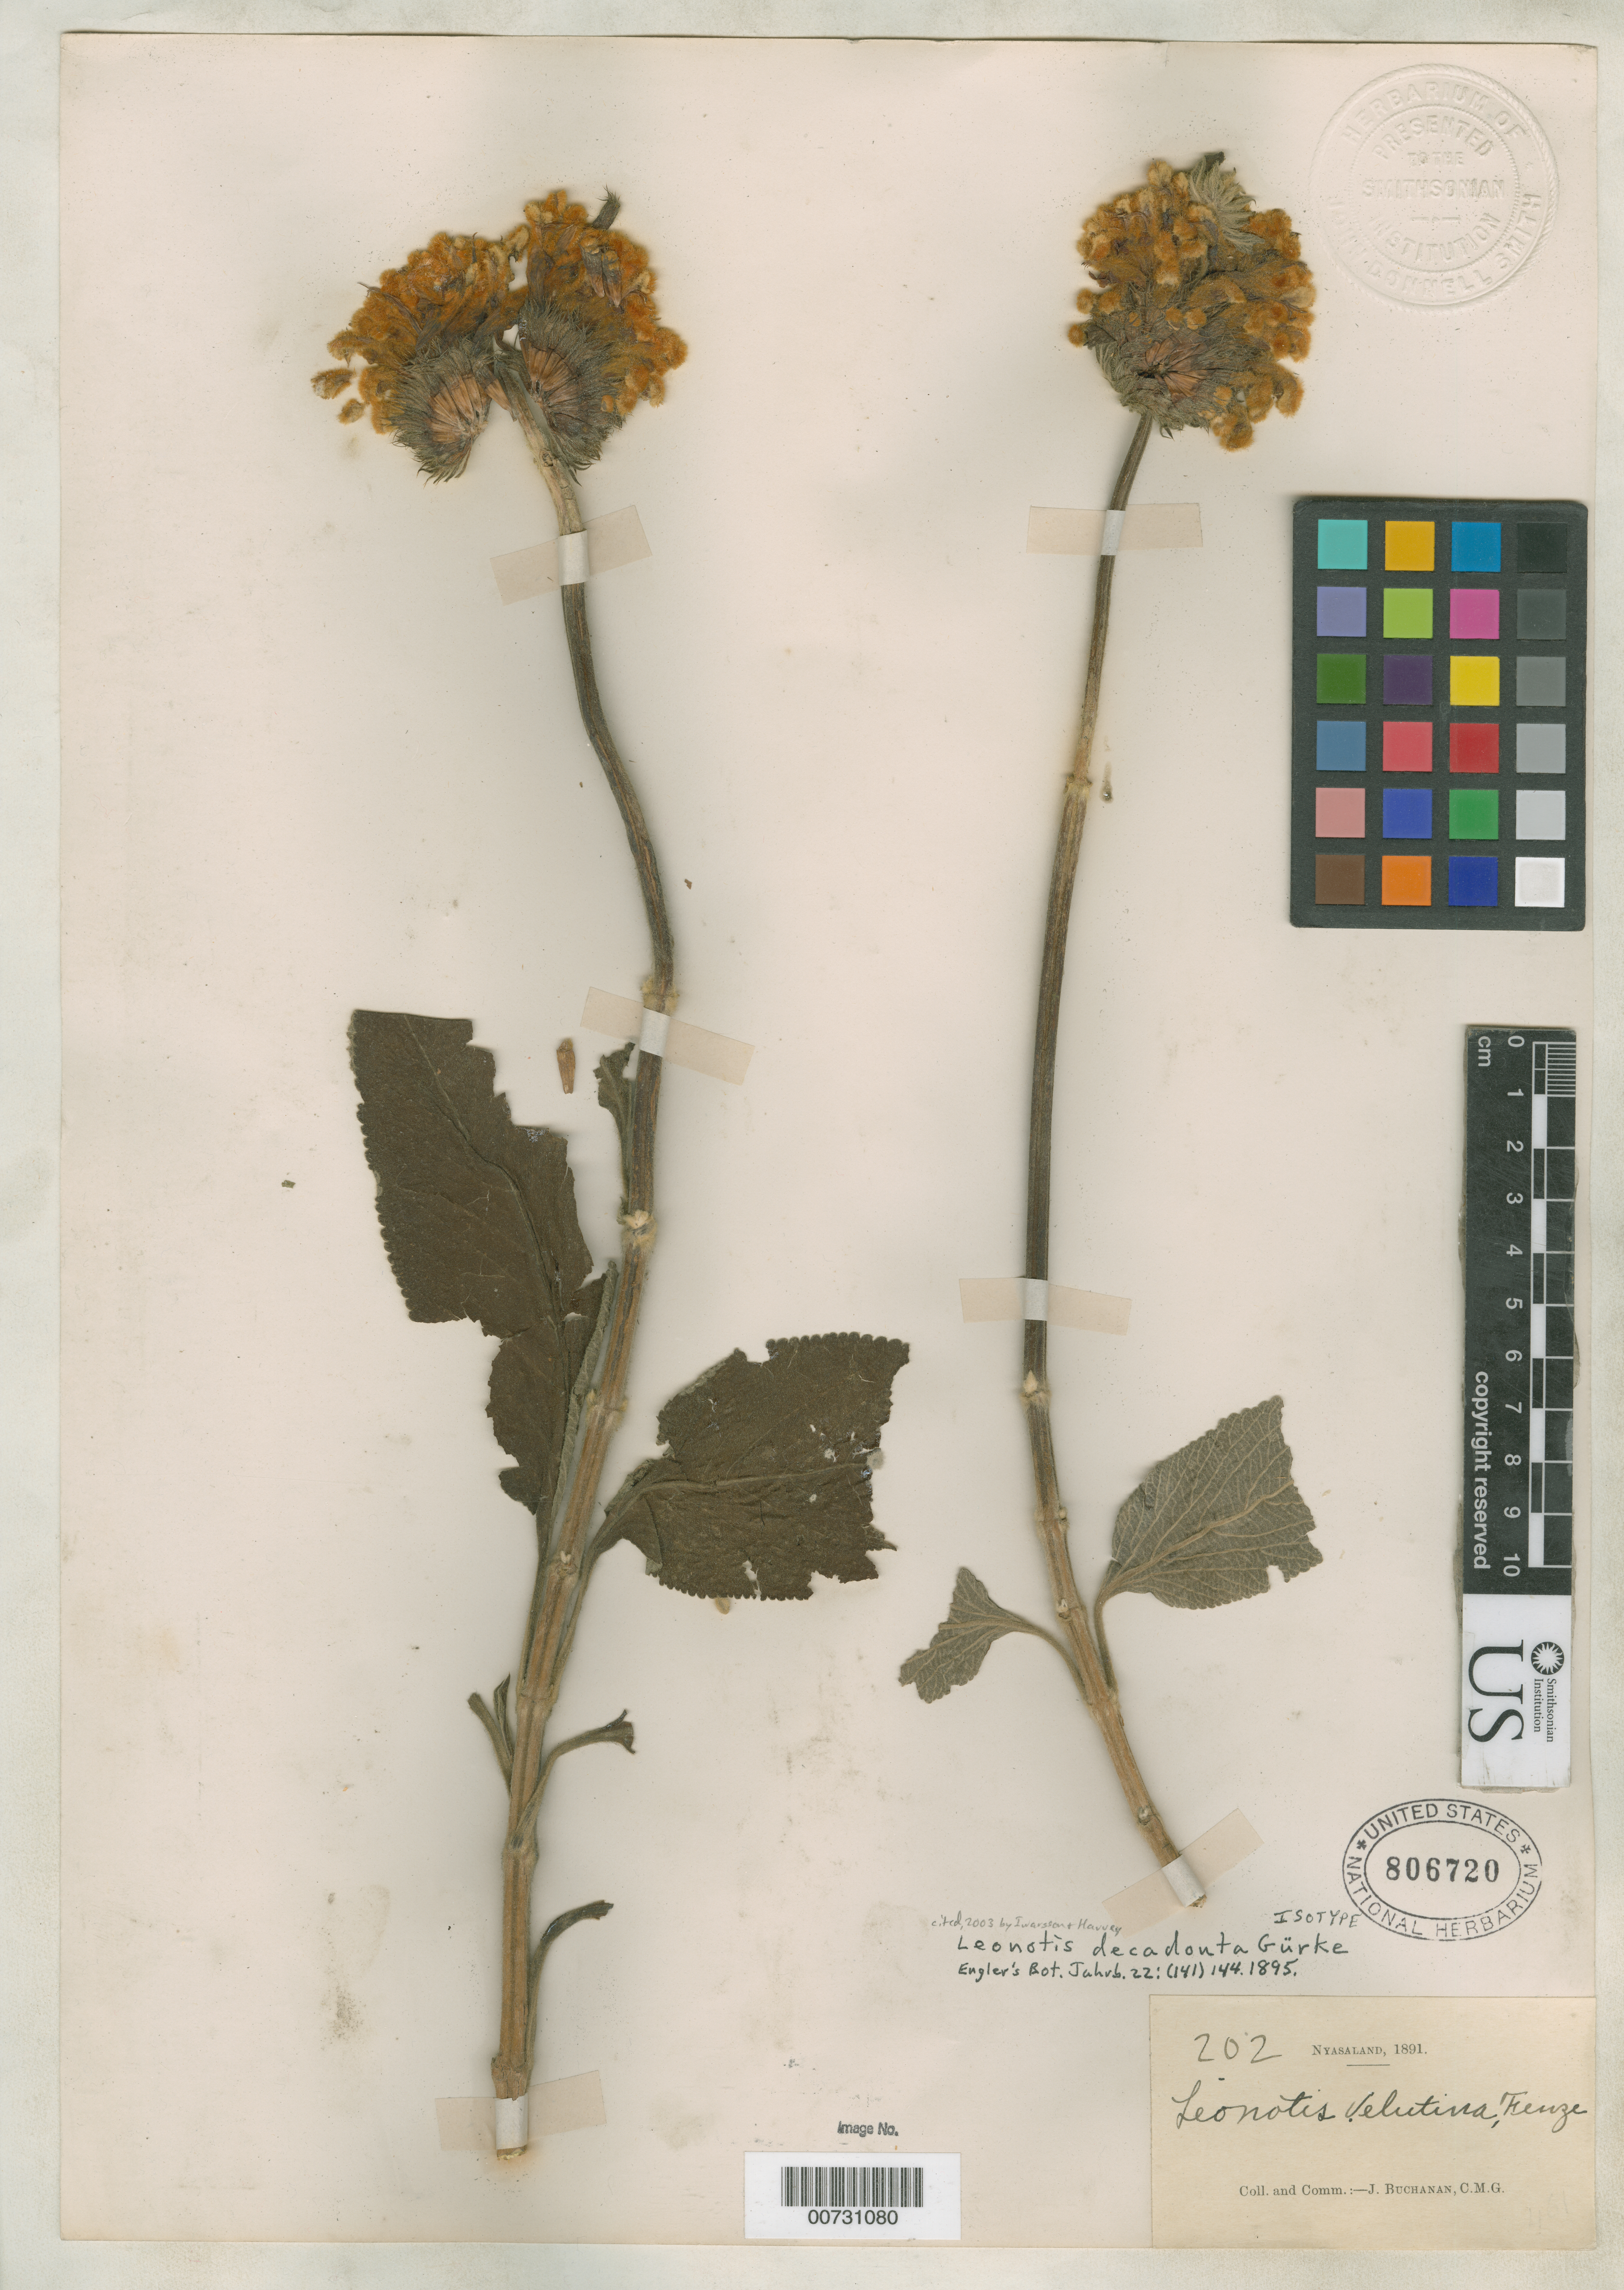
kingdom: Plantae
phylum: Tracheophyta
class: Magnoliopsida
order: Lamiales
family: Lamiaceae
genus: Leonotis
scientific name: Leonotis decadonta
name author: Gürke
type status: Isotype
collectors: J. Buchanan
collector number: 202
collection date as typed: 1891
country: Malawi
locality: Nyasaland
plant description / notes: Cited 2003 by Iwarsson & Harvey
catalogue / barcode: US 806720